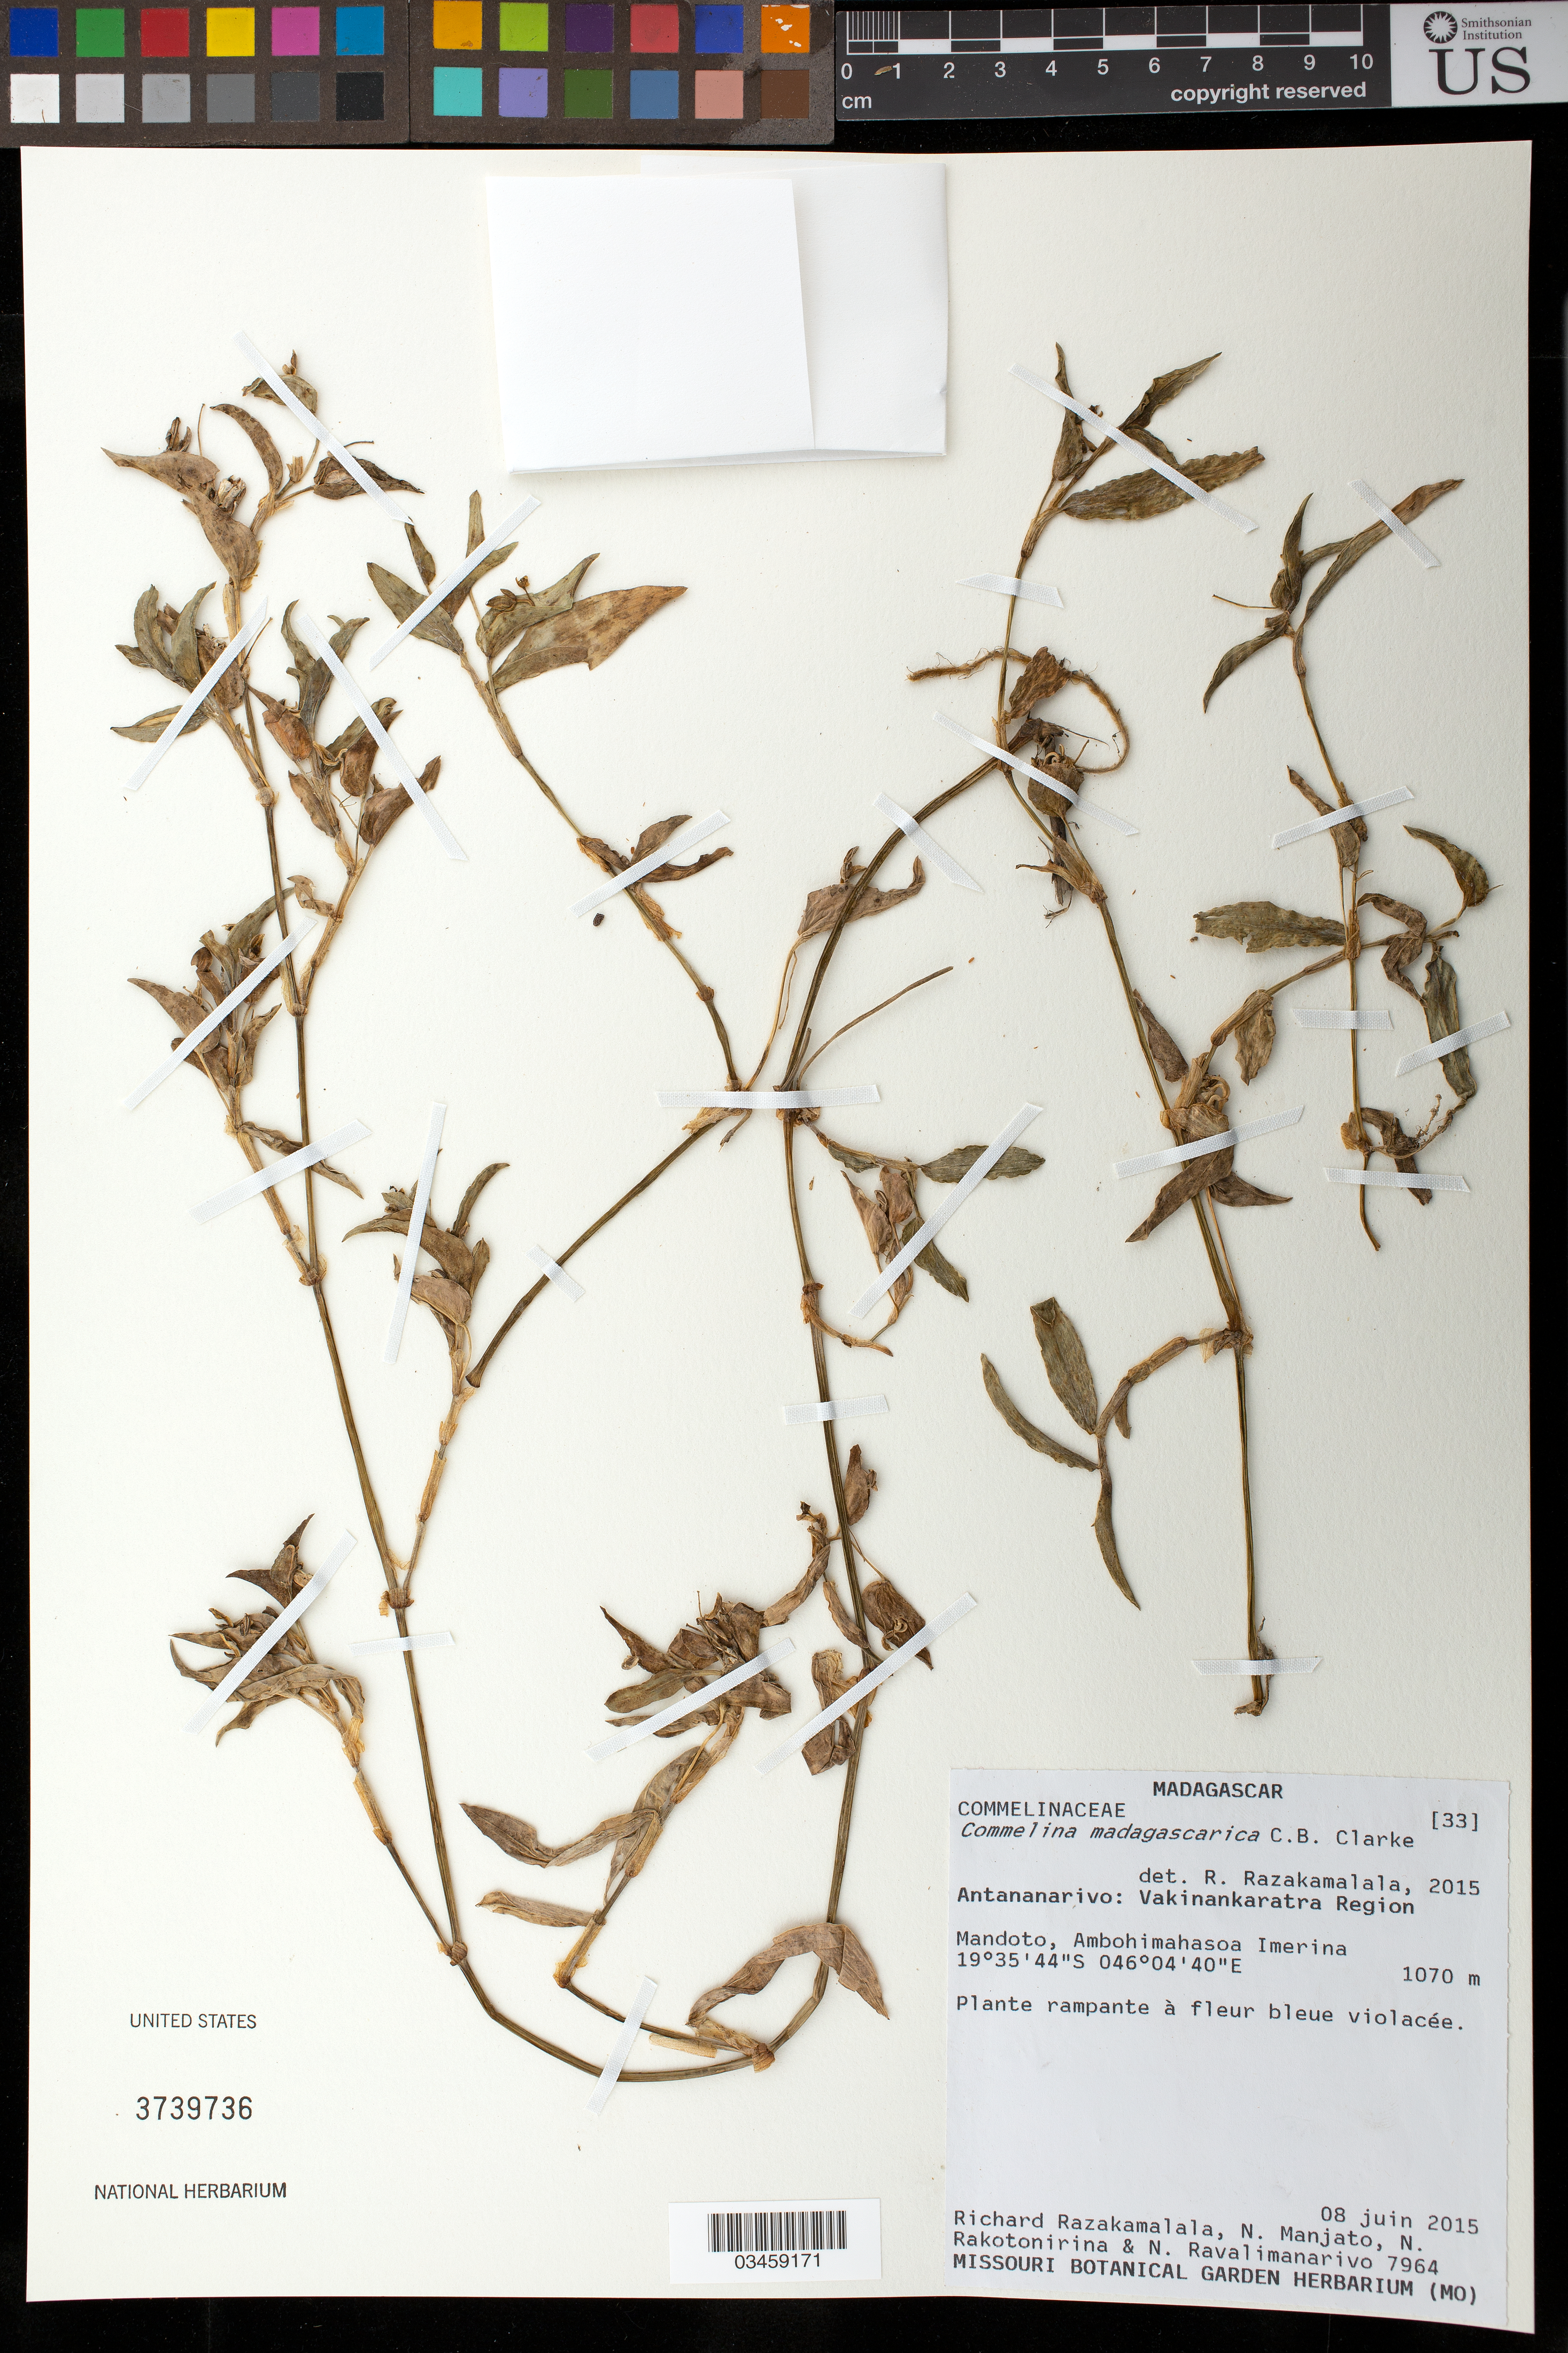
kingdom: Plantae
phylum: Tracheophyta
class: Liliopsida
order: Commelinales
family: Commelinaceae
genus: Commelina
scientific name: Commelina madagascarica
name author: C.B. Clarke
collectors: R. Razakamalala et al.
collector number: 7964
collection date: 2015-06-08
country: Madagascar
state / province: Vakinankaratra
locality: Vakinankaratra Region, Mandoto, Ambohimahasoa Imerina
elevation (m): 1070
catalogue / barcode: US 3739736 03459171